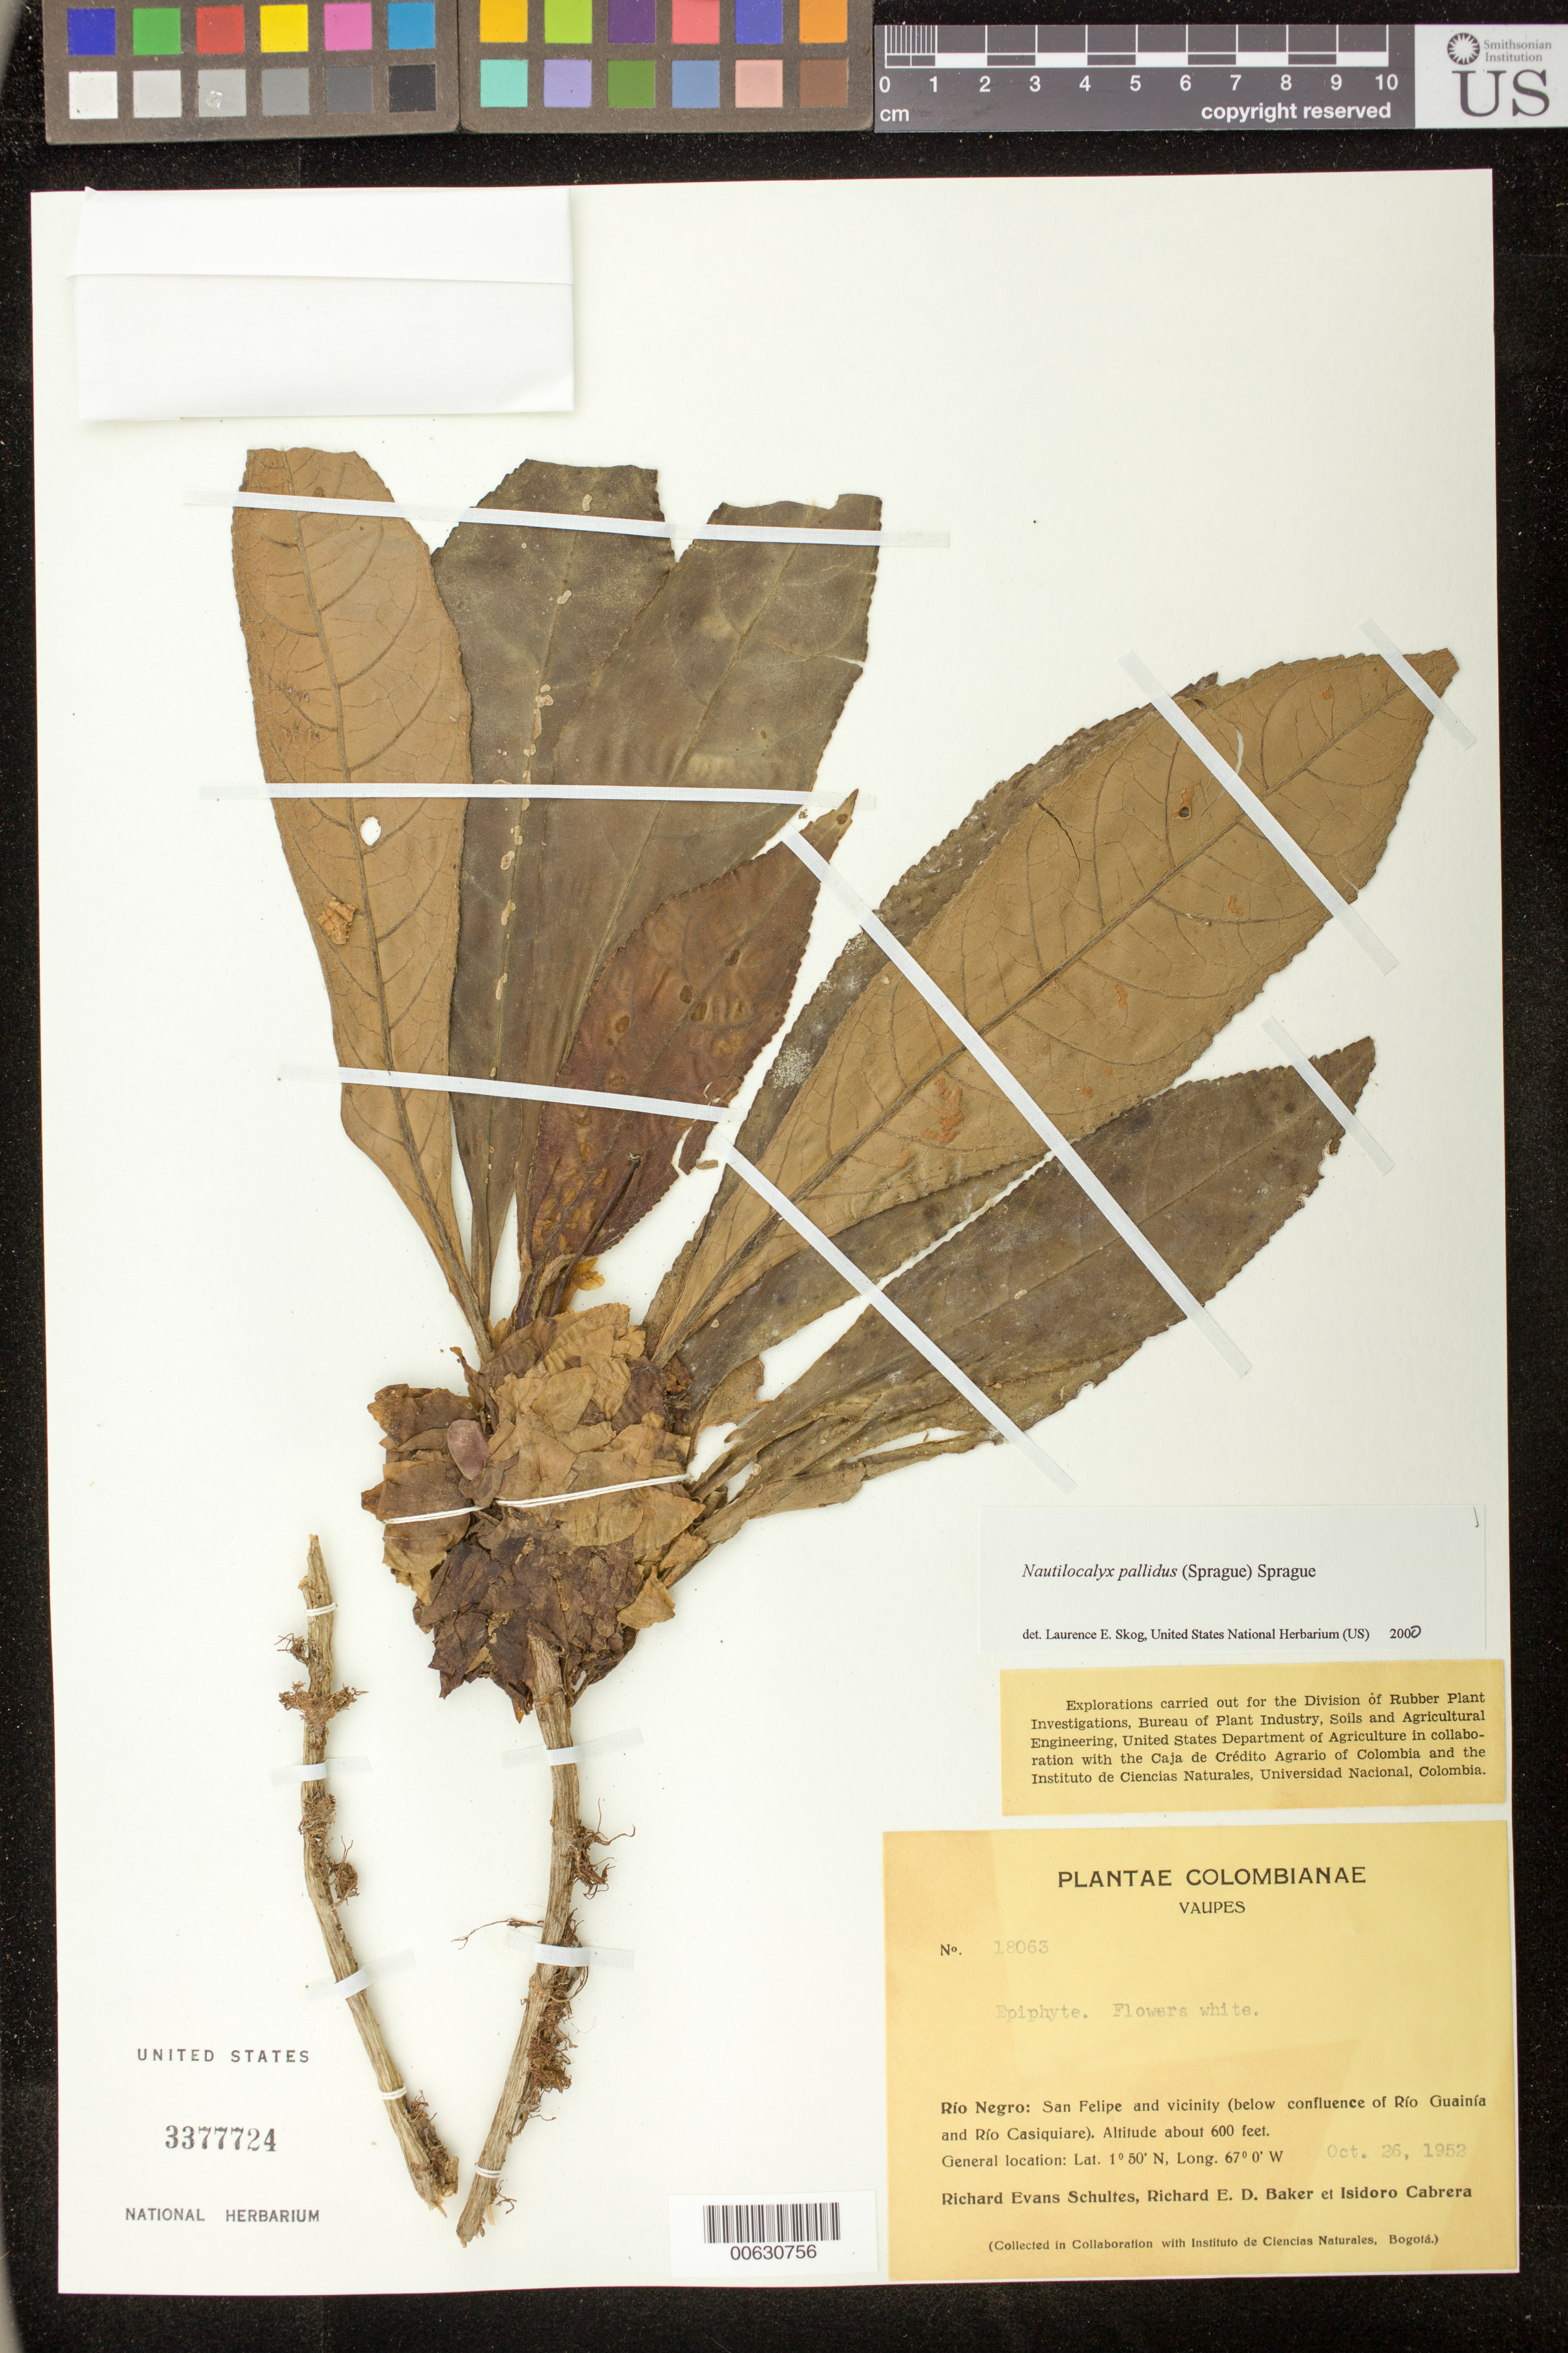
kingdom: Plantae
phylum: Tracheophyta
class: Magnoliopsida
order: Lamiales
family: Gesneriaceae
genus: Nautilocalyx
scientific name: Nautilocalyx pallidus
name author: (Sprague) C. Sprague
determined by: Skog, Laurence E.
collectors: R. E. Schultes, R. E. D. Baker & I. Cabrera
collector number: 18063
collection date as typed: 26 Oct 1952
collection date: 1952-10-26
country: Colombia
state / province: Vaupés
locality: Río Negro: San Felipe and vicinity (below confluence of Río Guainía and Río Casiquiare)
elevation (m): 183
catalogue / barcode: US 3377724